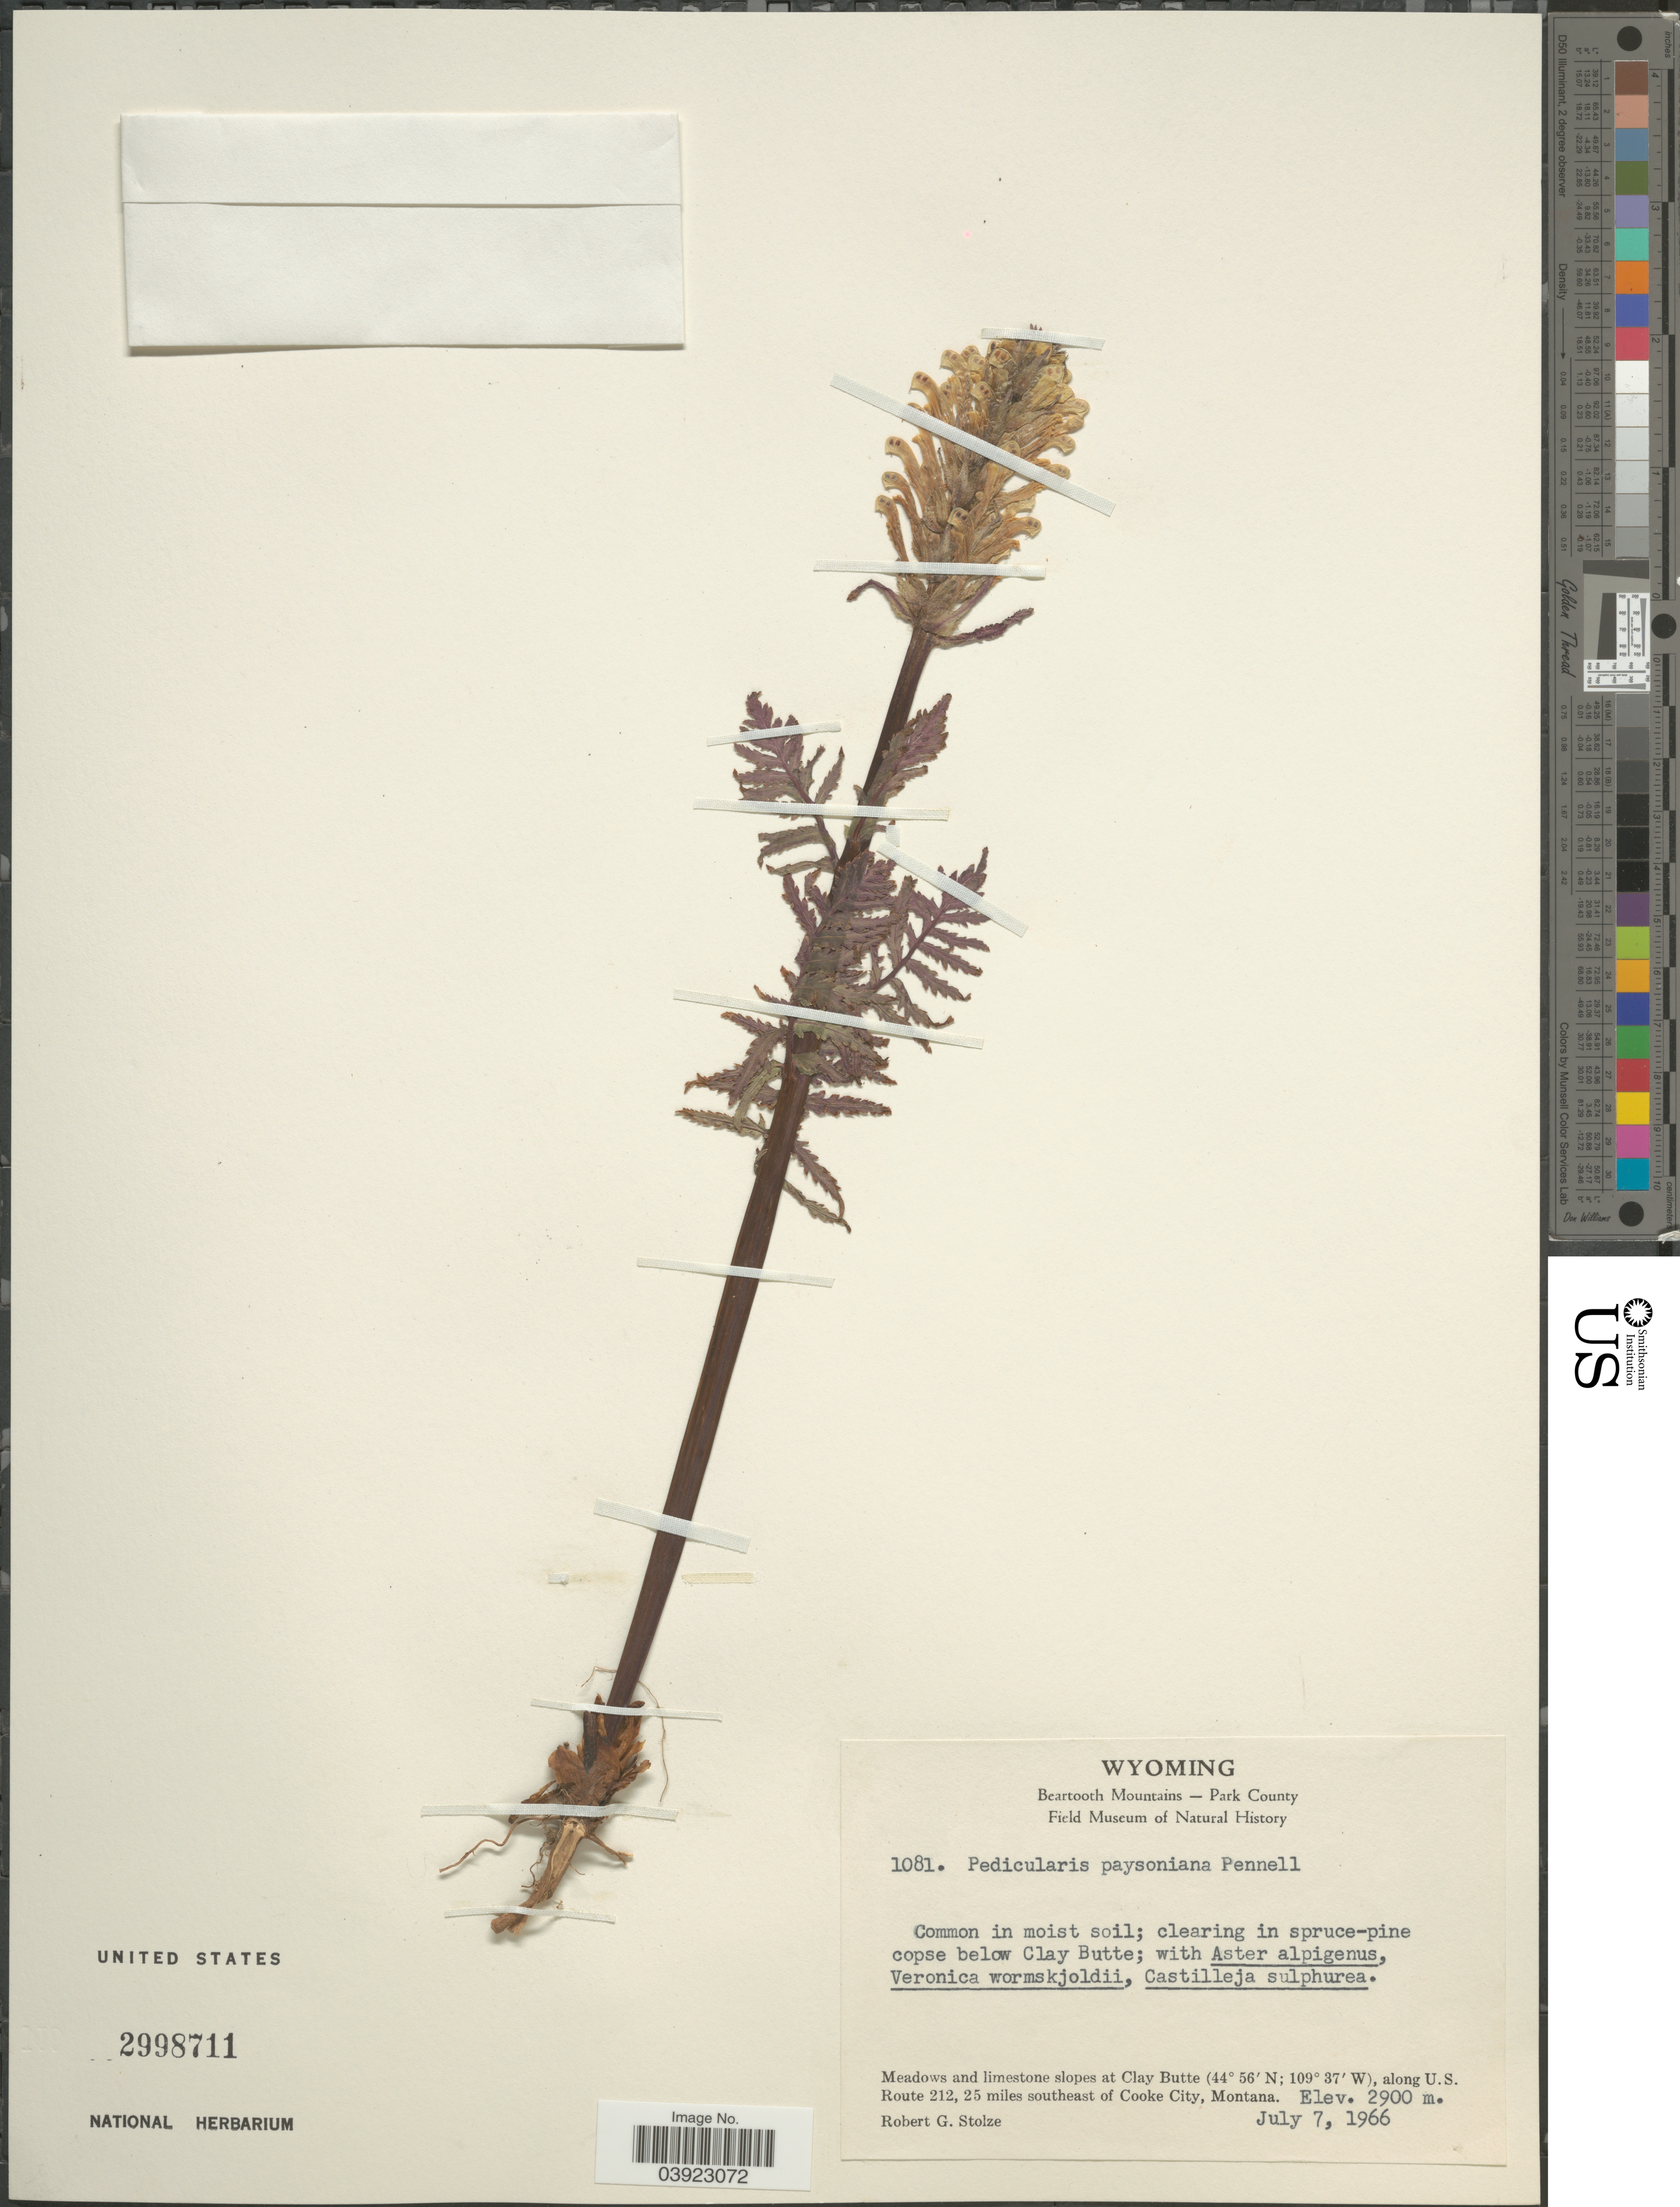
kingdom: Plantae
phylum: Tracheophyta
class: Magnoliopsida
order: Lamiales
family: Orobanchaceae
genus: Pedicularis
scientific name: Pedicularis paysoniana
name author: Pennell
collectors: R. G. Stolze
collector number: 1081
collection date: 1966-07-07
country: United States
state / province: Wyoming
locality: Beartooth Mountains- Park County. Below Clay Butte. Meadows and limestone slopes at Clay Butte, along U.S. Route 212, 25 miles southeast of Cooke City, Montana.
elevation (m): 2900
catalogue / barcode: US 2998711